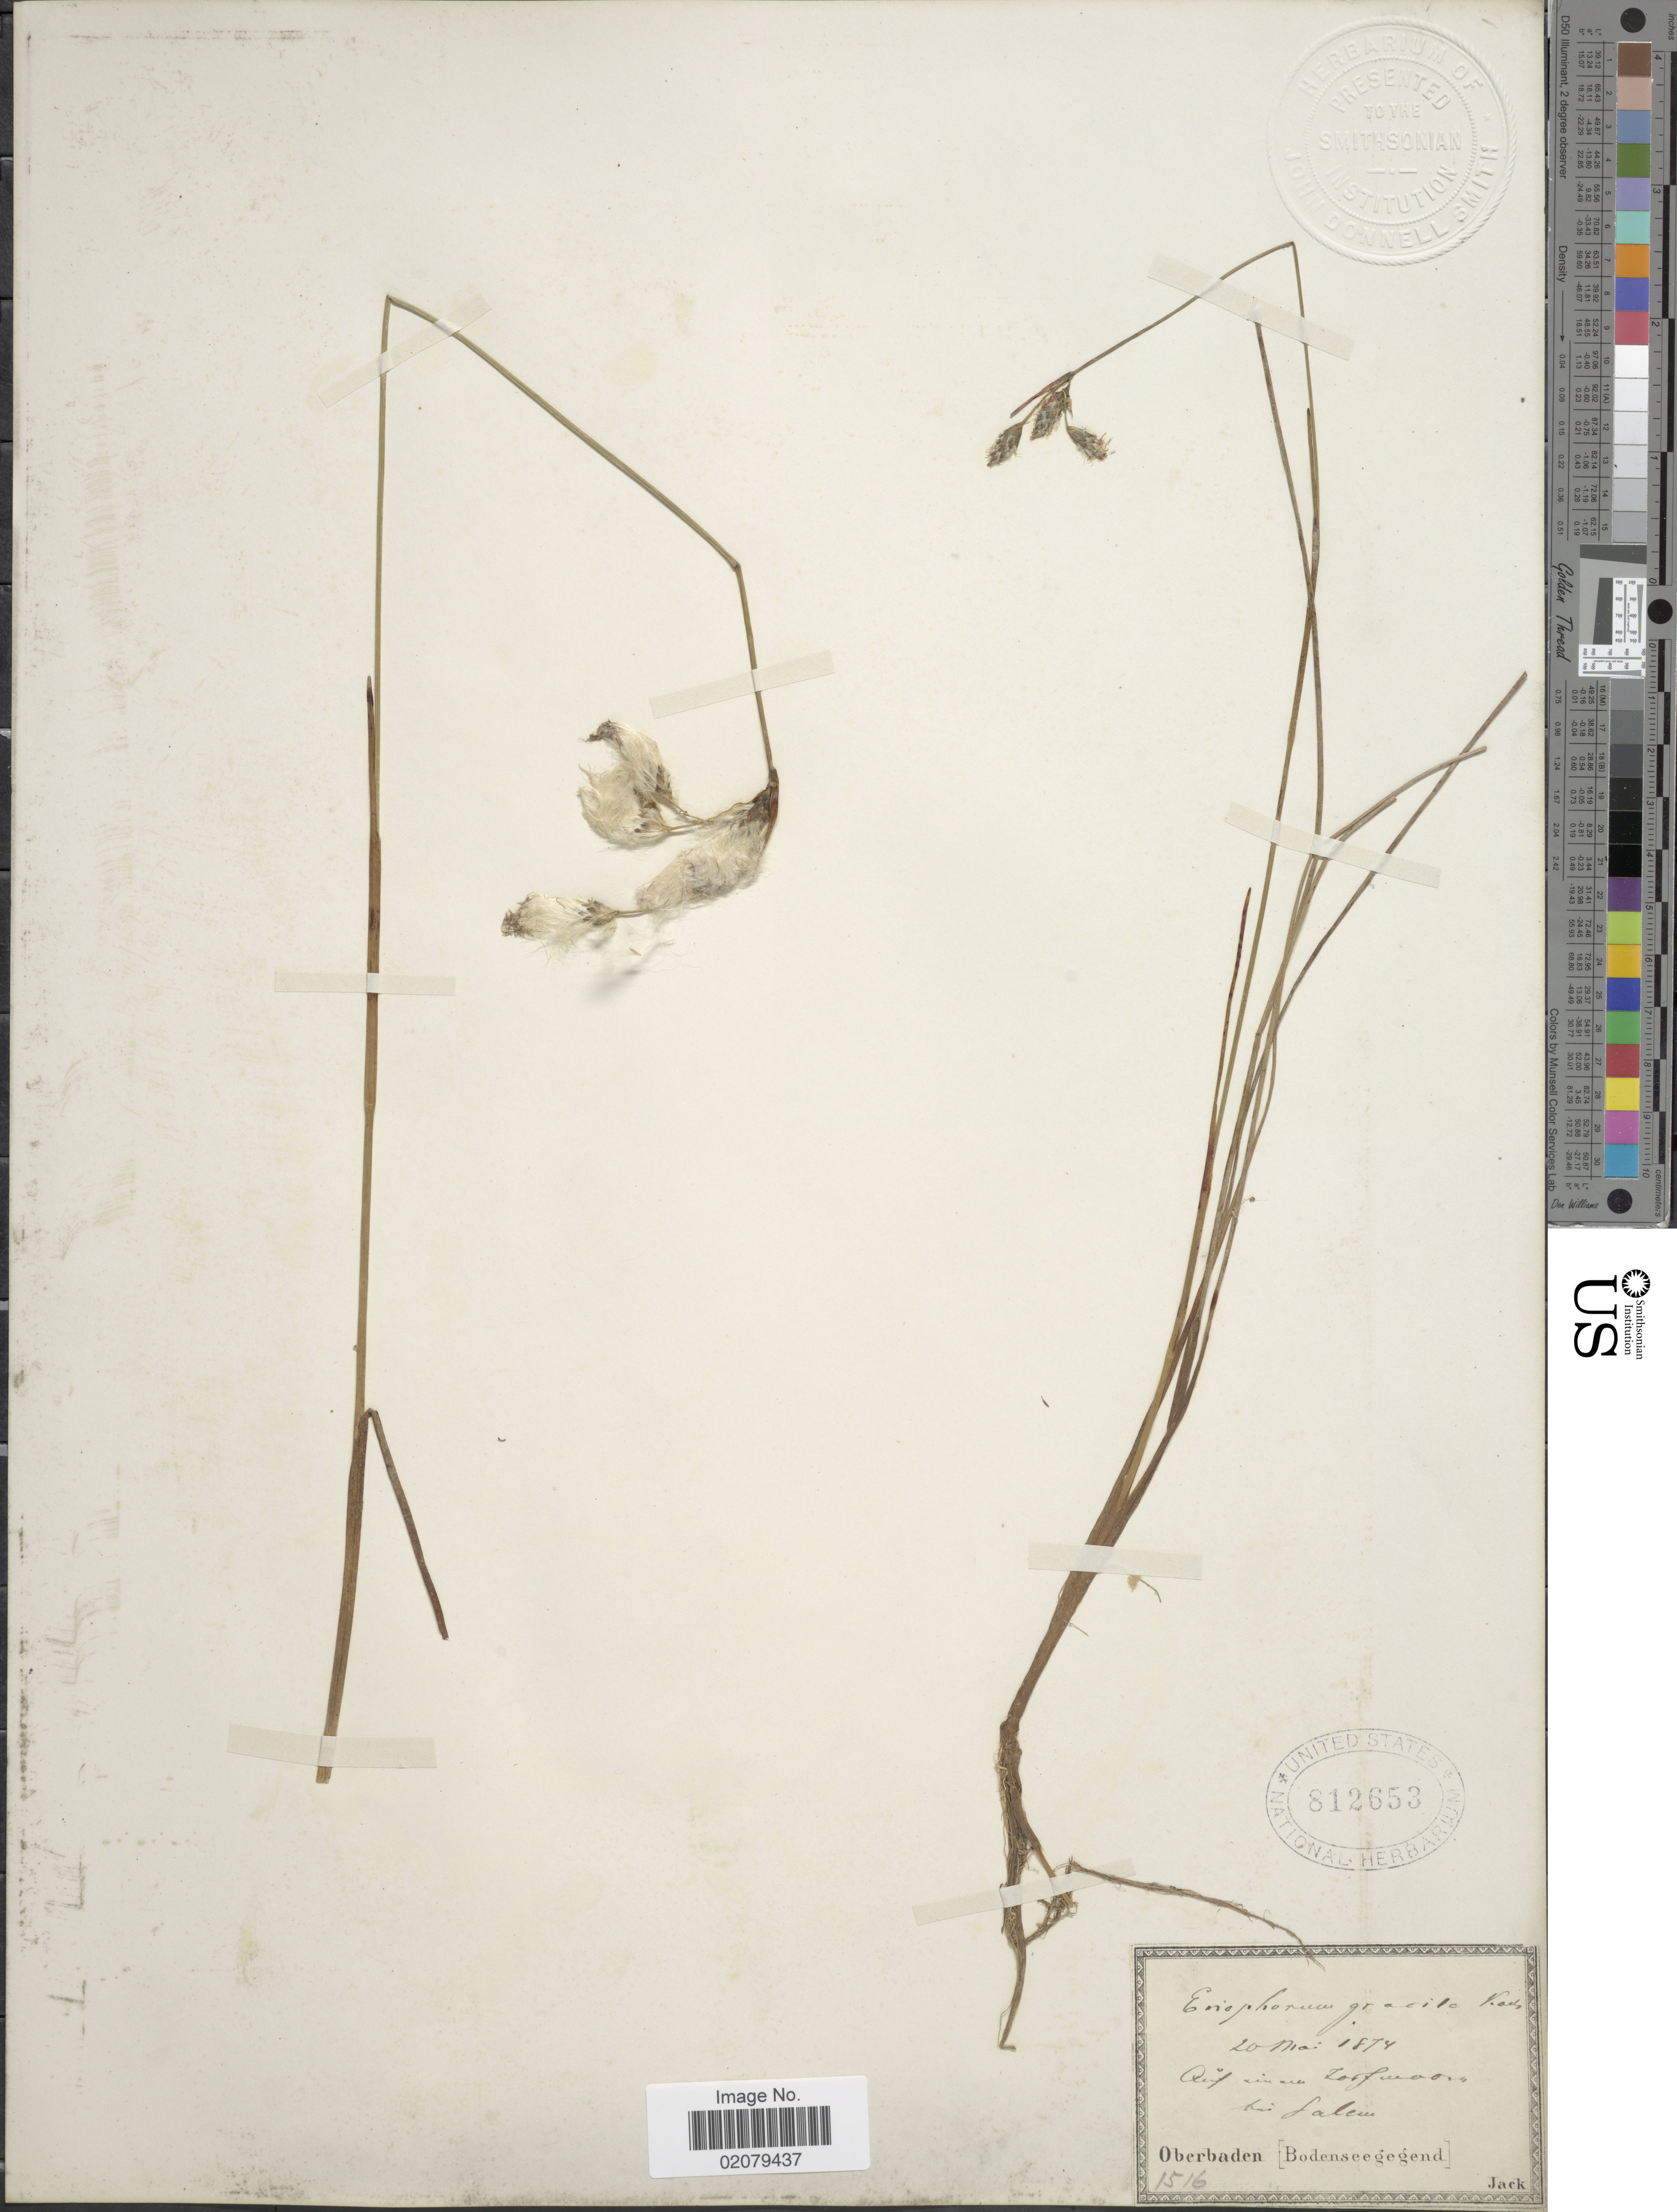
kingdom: Plantae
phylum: Tracheophyta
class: Liliopsida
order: Poales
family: Cyperaceae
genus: Eriophorum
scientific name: Eriophorum gracile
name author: W.D.J. Koch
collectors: Jack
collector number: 1516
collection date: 1874-05-20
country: Austria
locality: Oberbaden Bodenseegegen, bei Salem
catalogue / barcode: US 812653